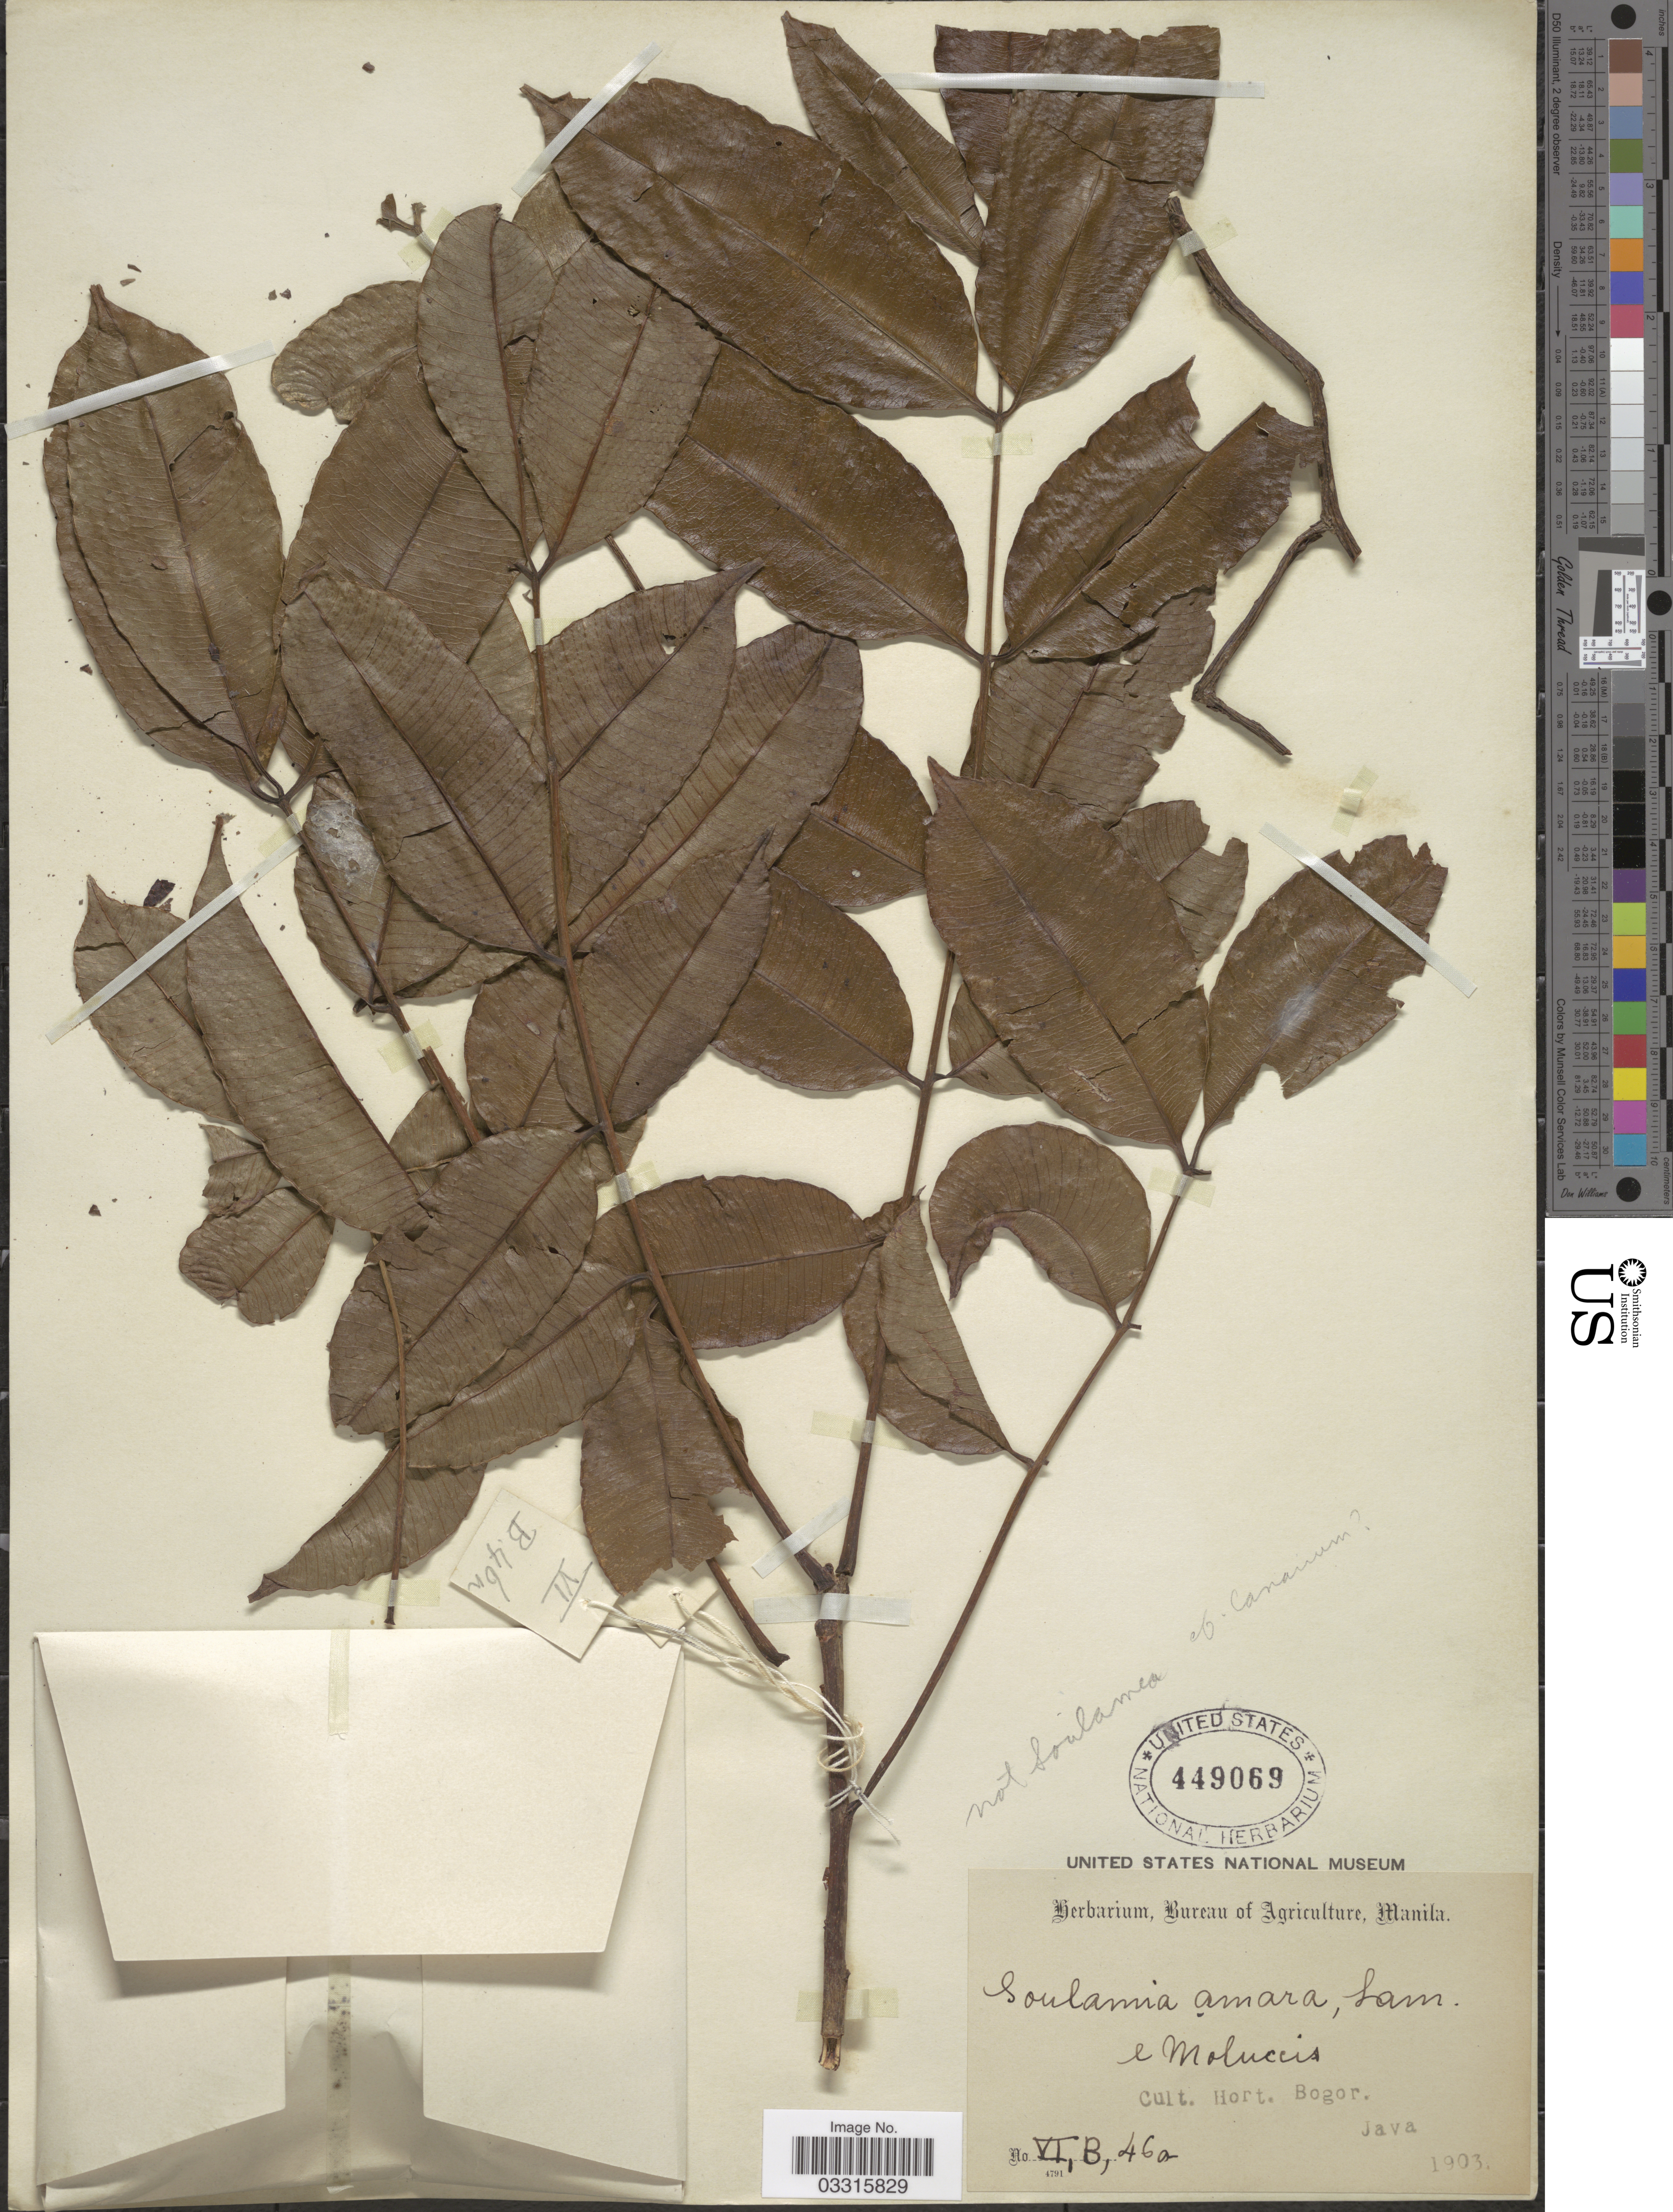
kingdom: Plantae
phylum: Tracheophyta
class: Magnoliopsida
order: Sapindales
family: Burseraceae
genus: Canarium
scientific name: Canarium sp.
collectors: ex Herb. Bur. Agric. Manila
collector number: VI,B,46a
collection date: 1903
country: Indonesia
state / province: Java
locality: E Moluccis. Cult. Hort. Bogor.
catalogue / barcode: US 449069